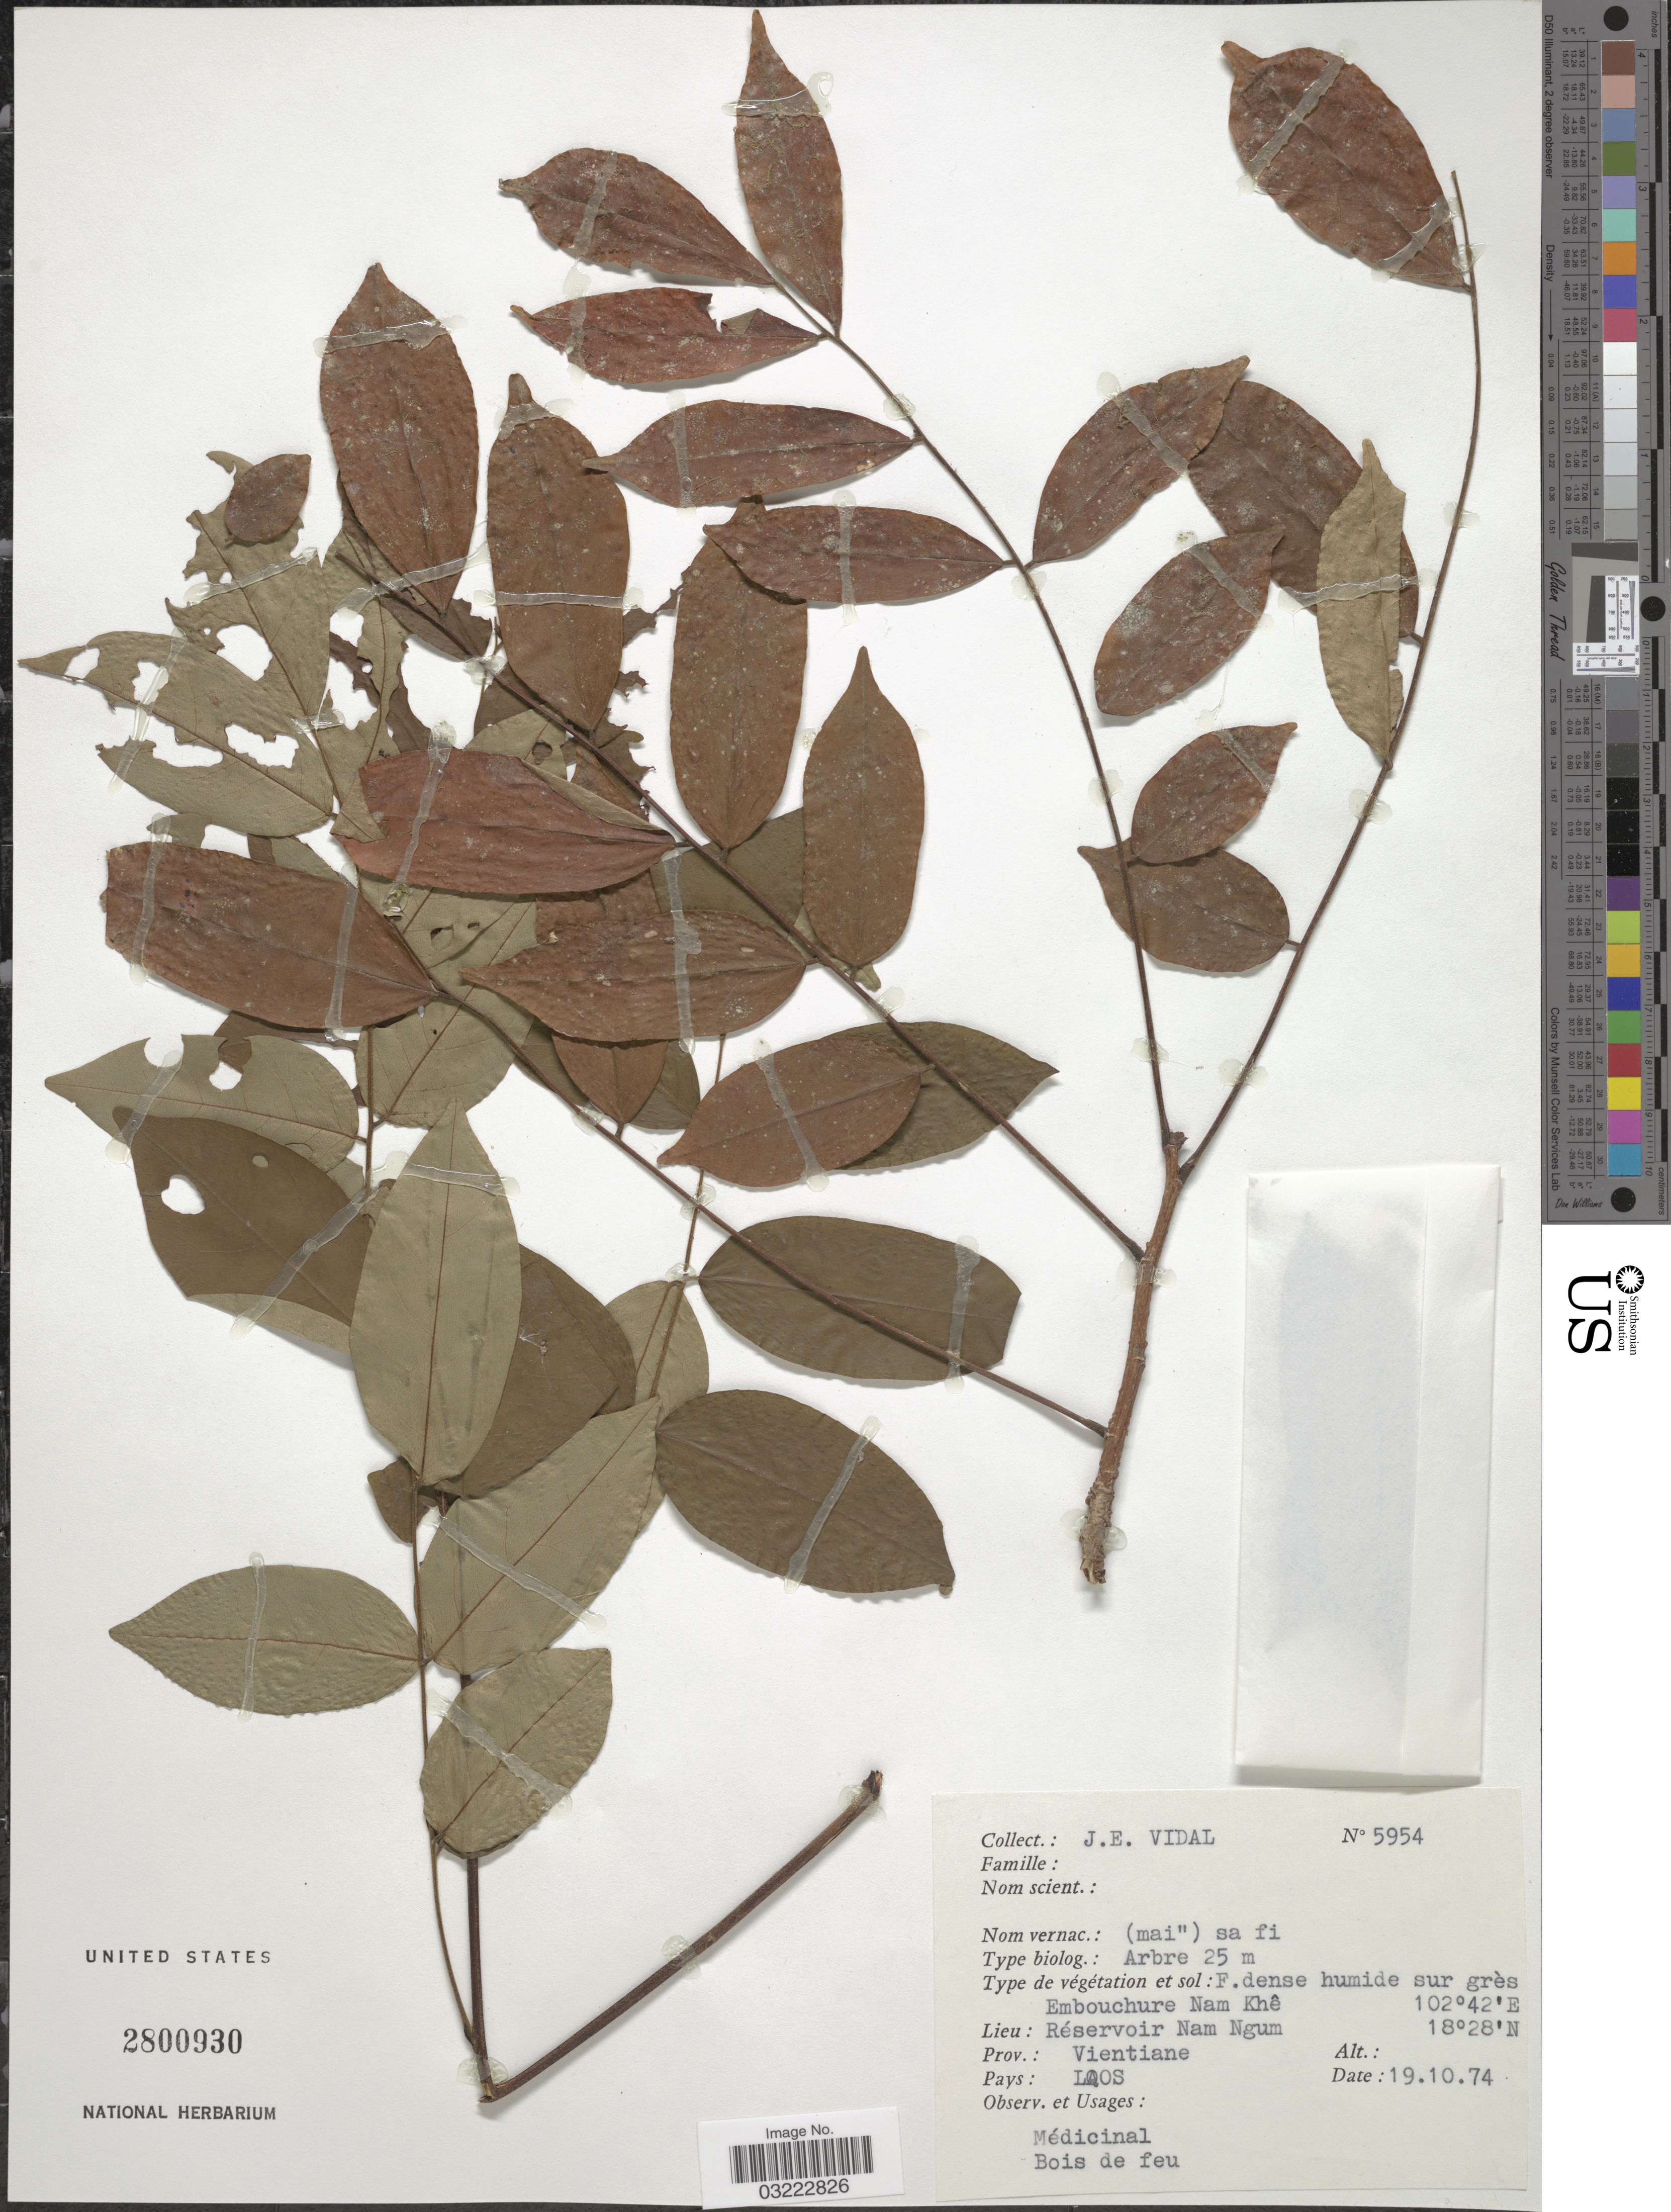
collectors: J. E. Vidal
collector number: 5954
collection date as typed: Transcribed d/m/y: 19/10/74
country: Laos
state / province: Viangchan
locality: Réservoir Nam Ngum, Prov.: Vientiane, Pays: Laos.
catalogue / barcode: US 2800930